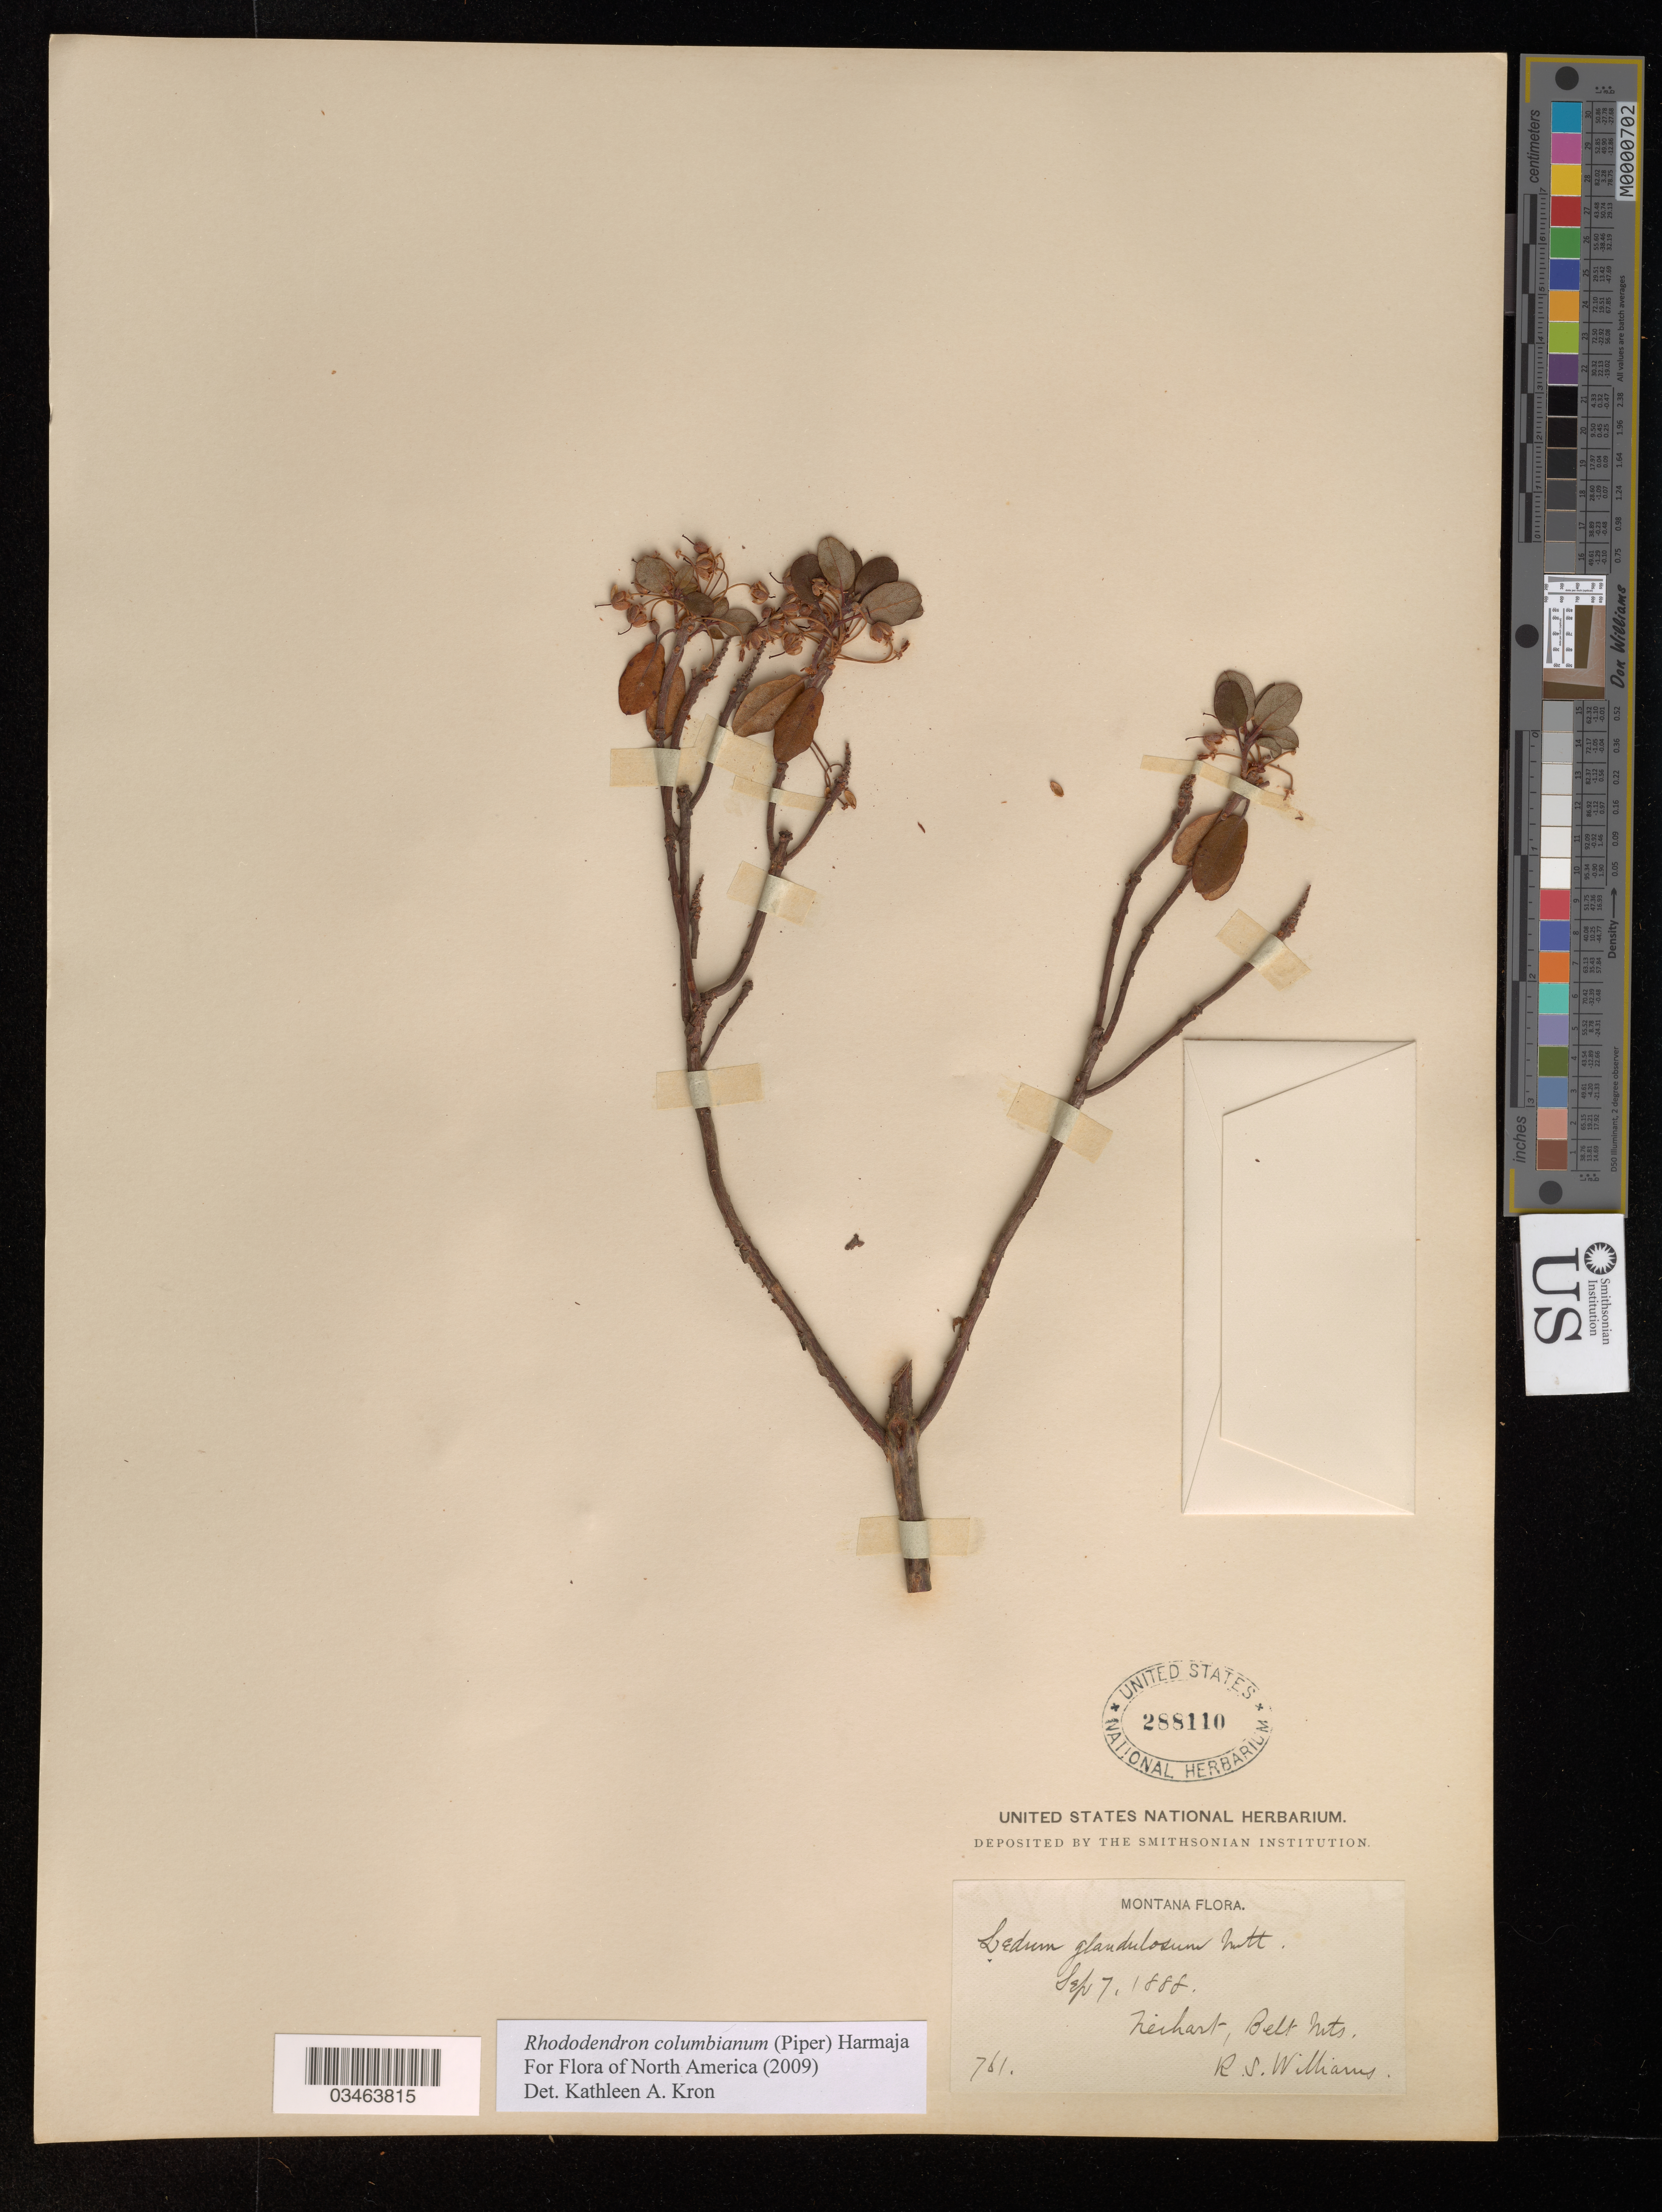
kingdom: Plantae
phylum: Tracheophyta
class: Magnoliopsida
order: Ericales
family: Ericaceae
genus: Rhododendron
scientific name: Rhododendron columbianum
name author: (Piper) Harmaja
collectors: R. William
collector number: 761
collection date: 1888-09-07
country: United States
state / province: Montana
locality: Neihart, Belt Mts.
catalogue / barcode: US 288110